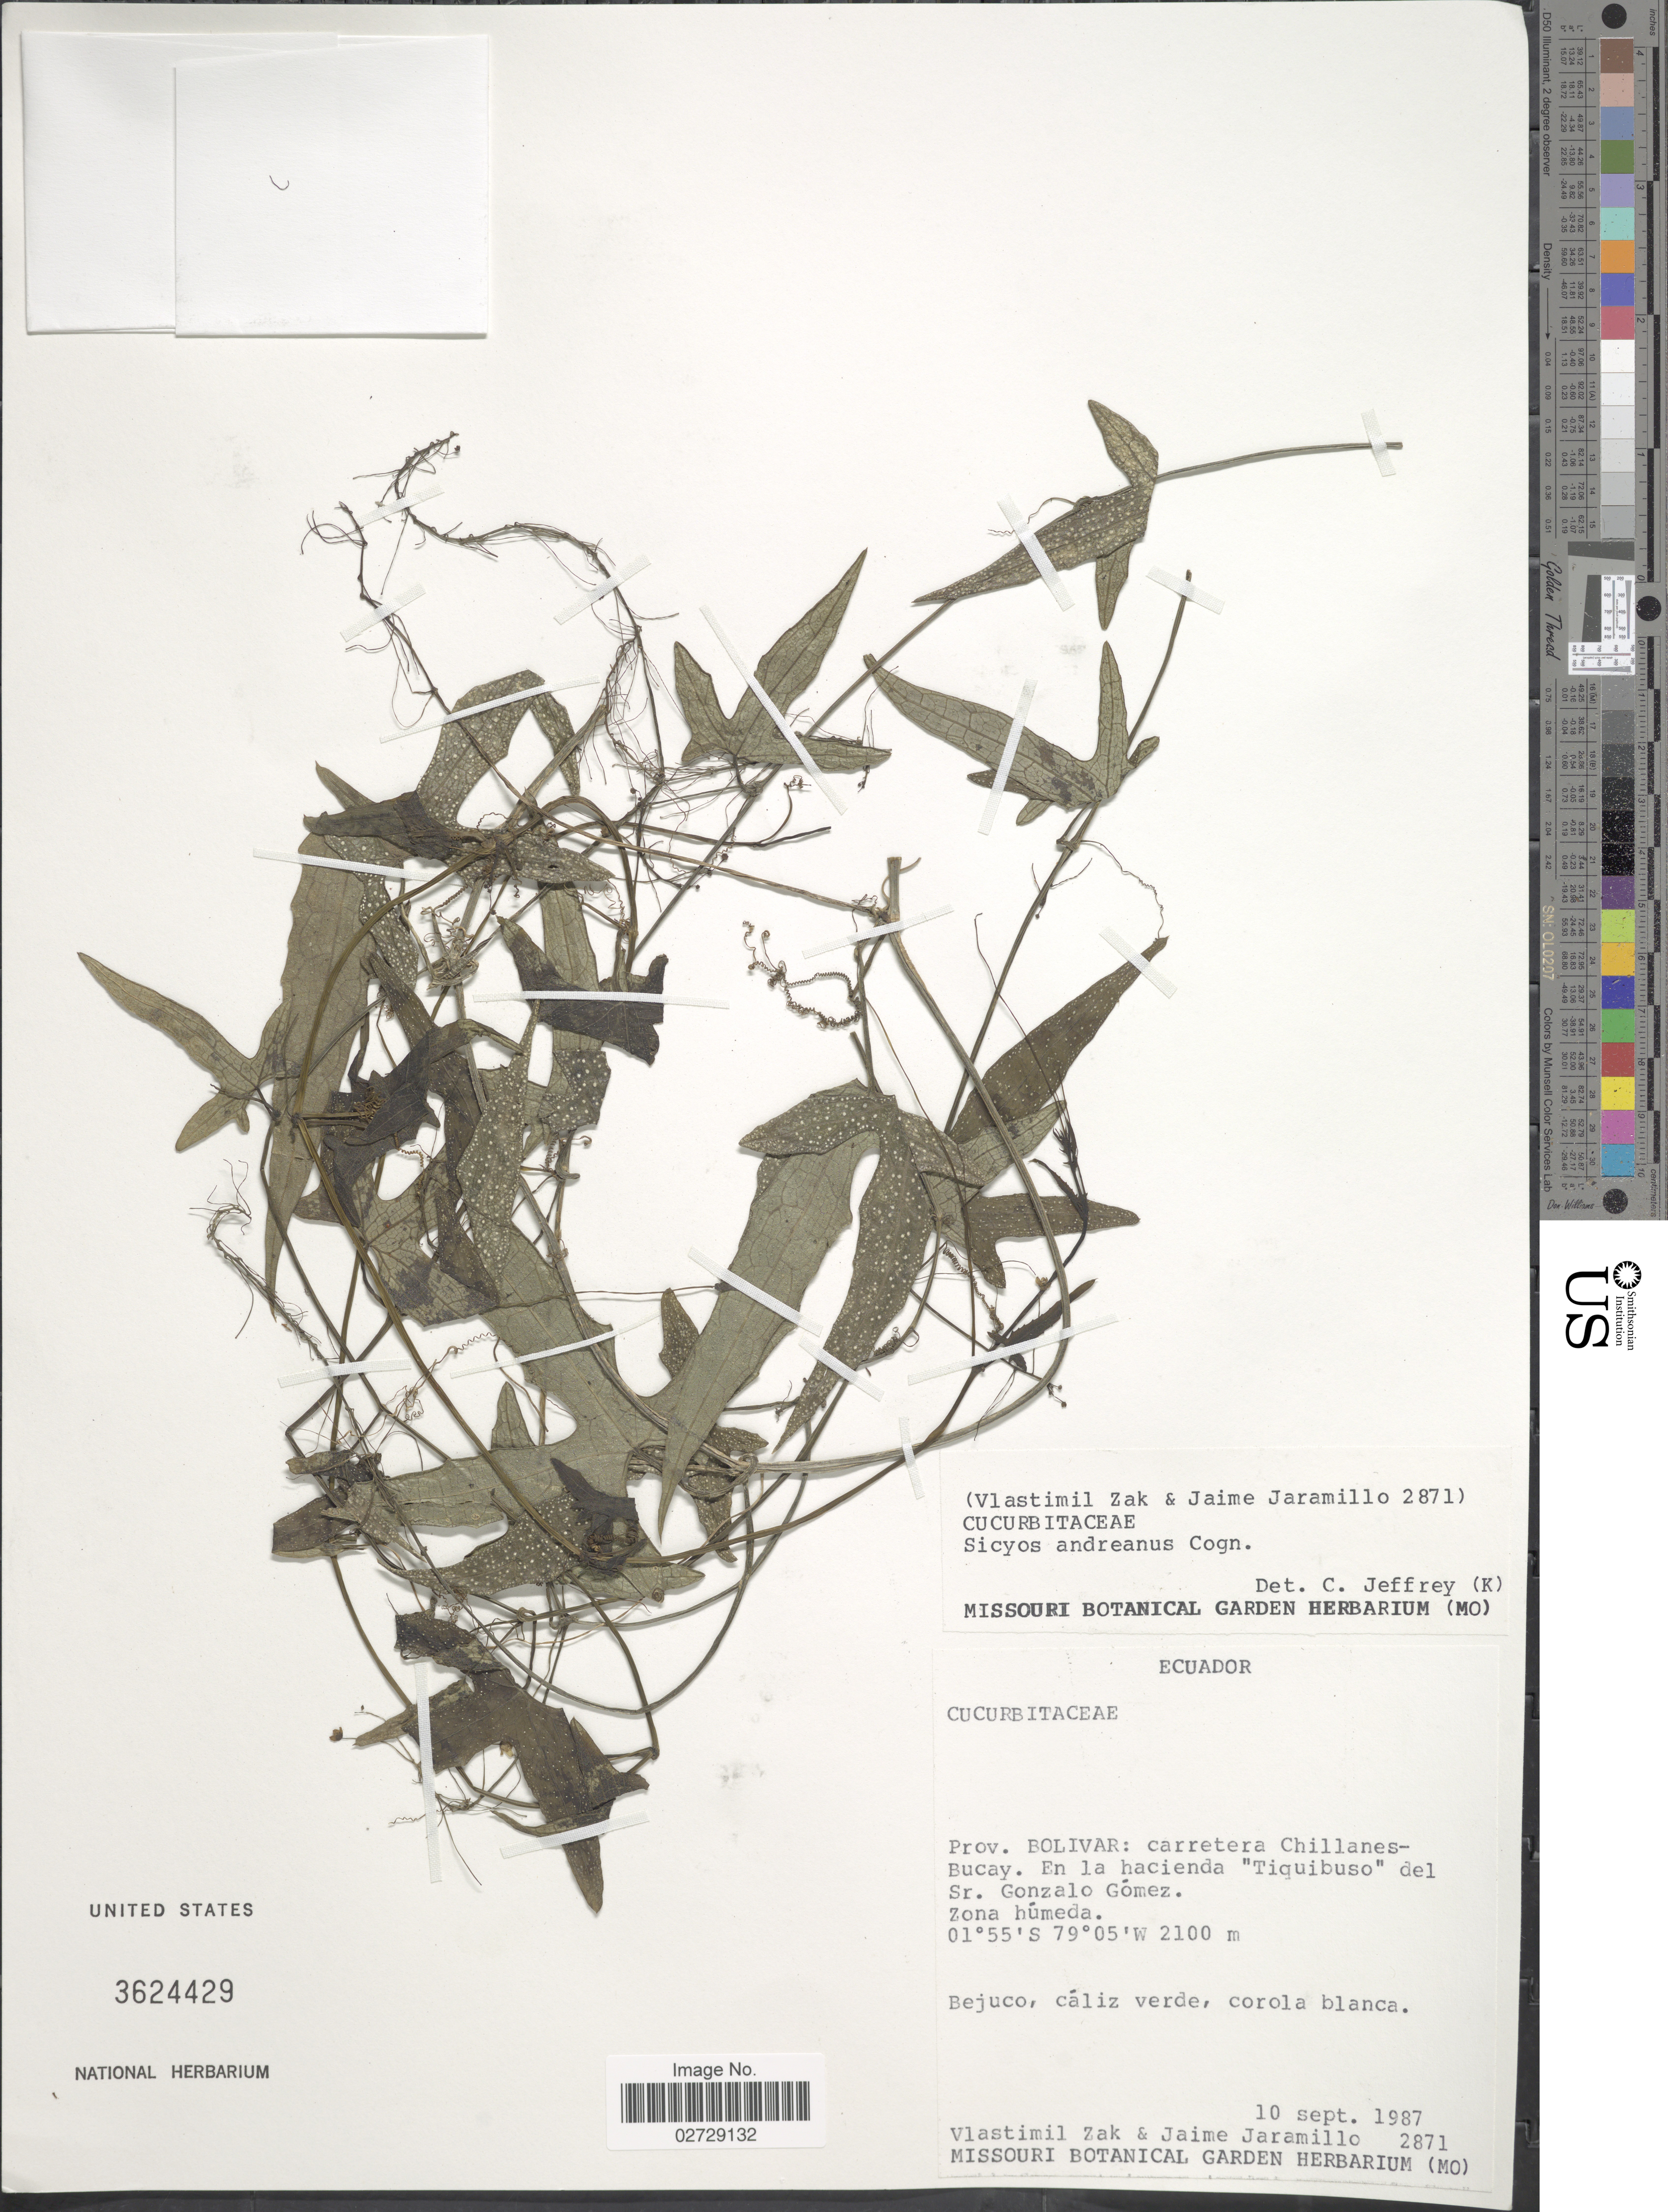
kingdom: Plantae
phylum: Tracheophyta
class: Magnoliopsida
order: Cucurbitales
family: Cucurbitaceae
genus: Sicyos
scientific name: Sicyos andreanus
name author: Cogn.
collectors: V. Zak & J. Jaramillo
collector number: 2871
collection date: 1987-09-10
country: Ecuador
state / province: Bolívar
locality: Carretera Chillanes- Bucay. En la hacienda "Tiquibuso"del Sr. Gonzalo Gomez.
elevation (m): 2100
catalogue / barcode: US 3624429